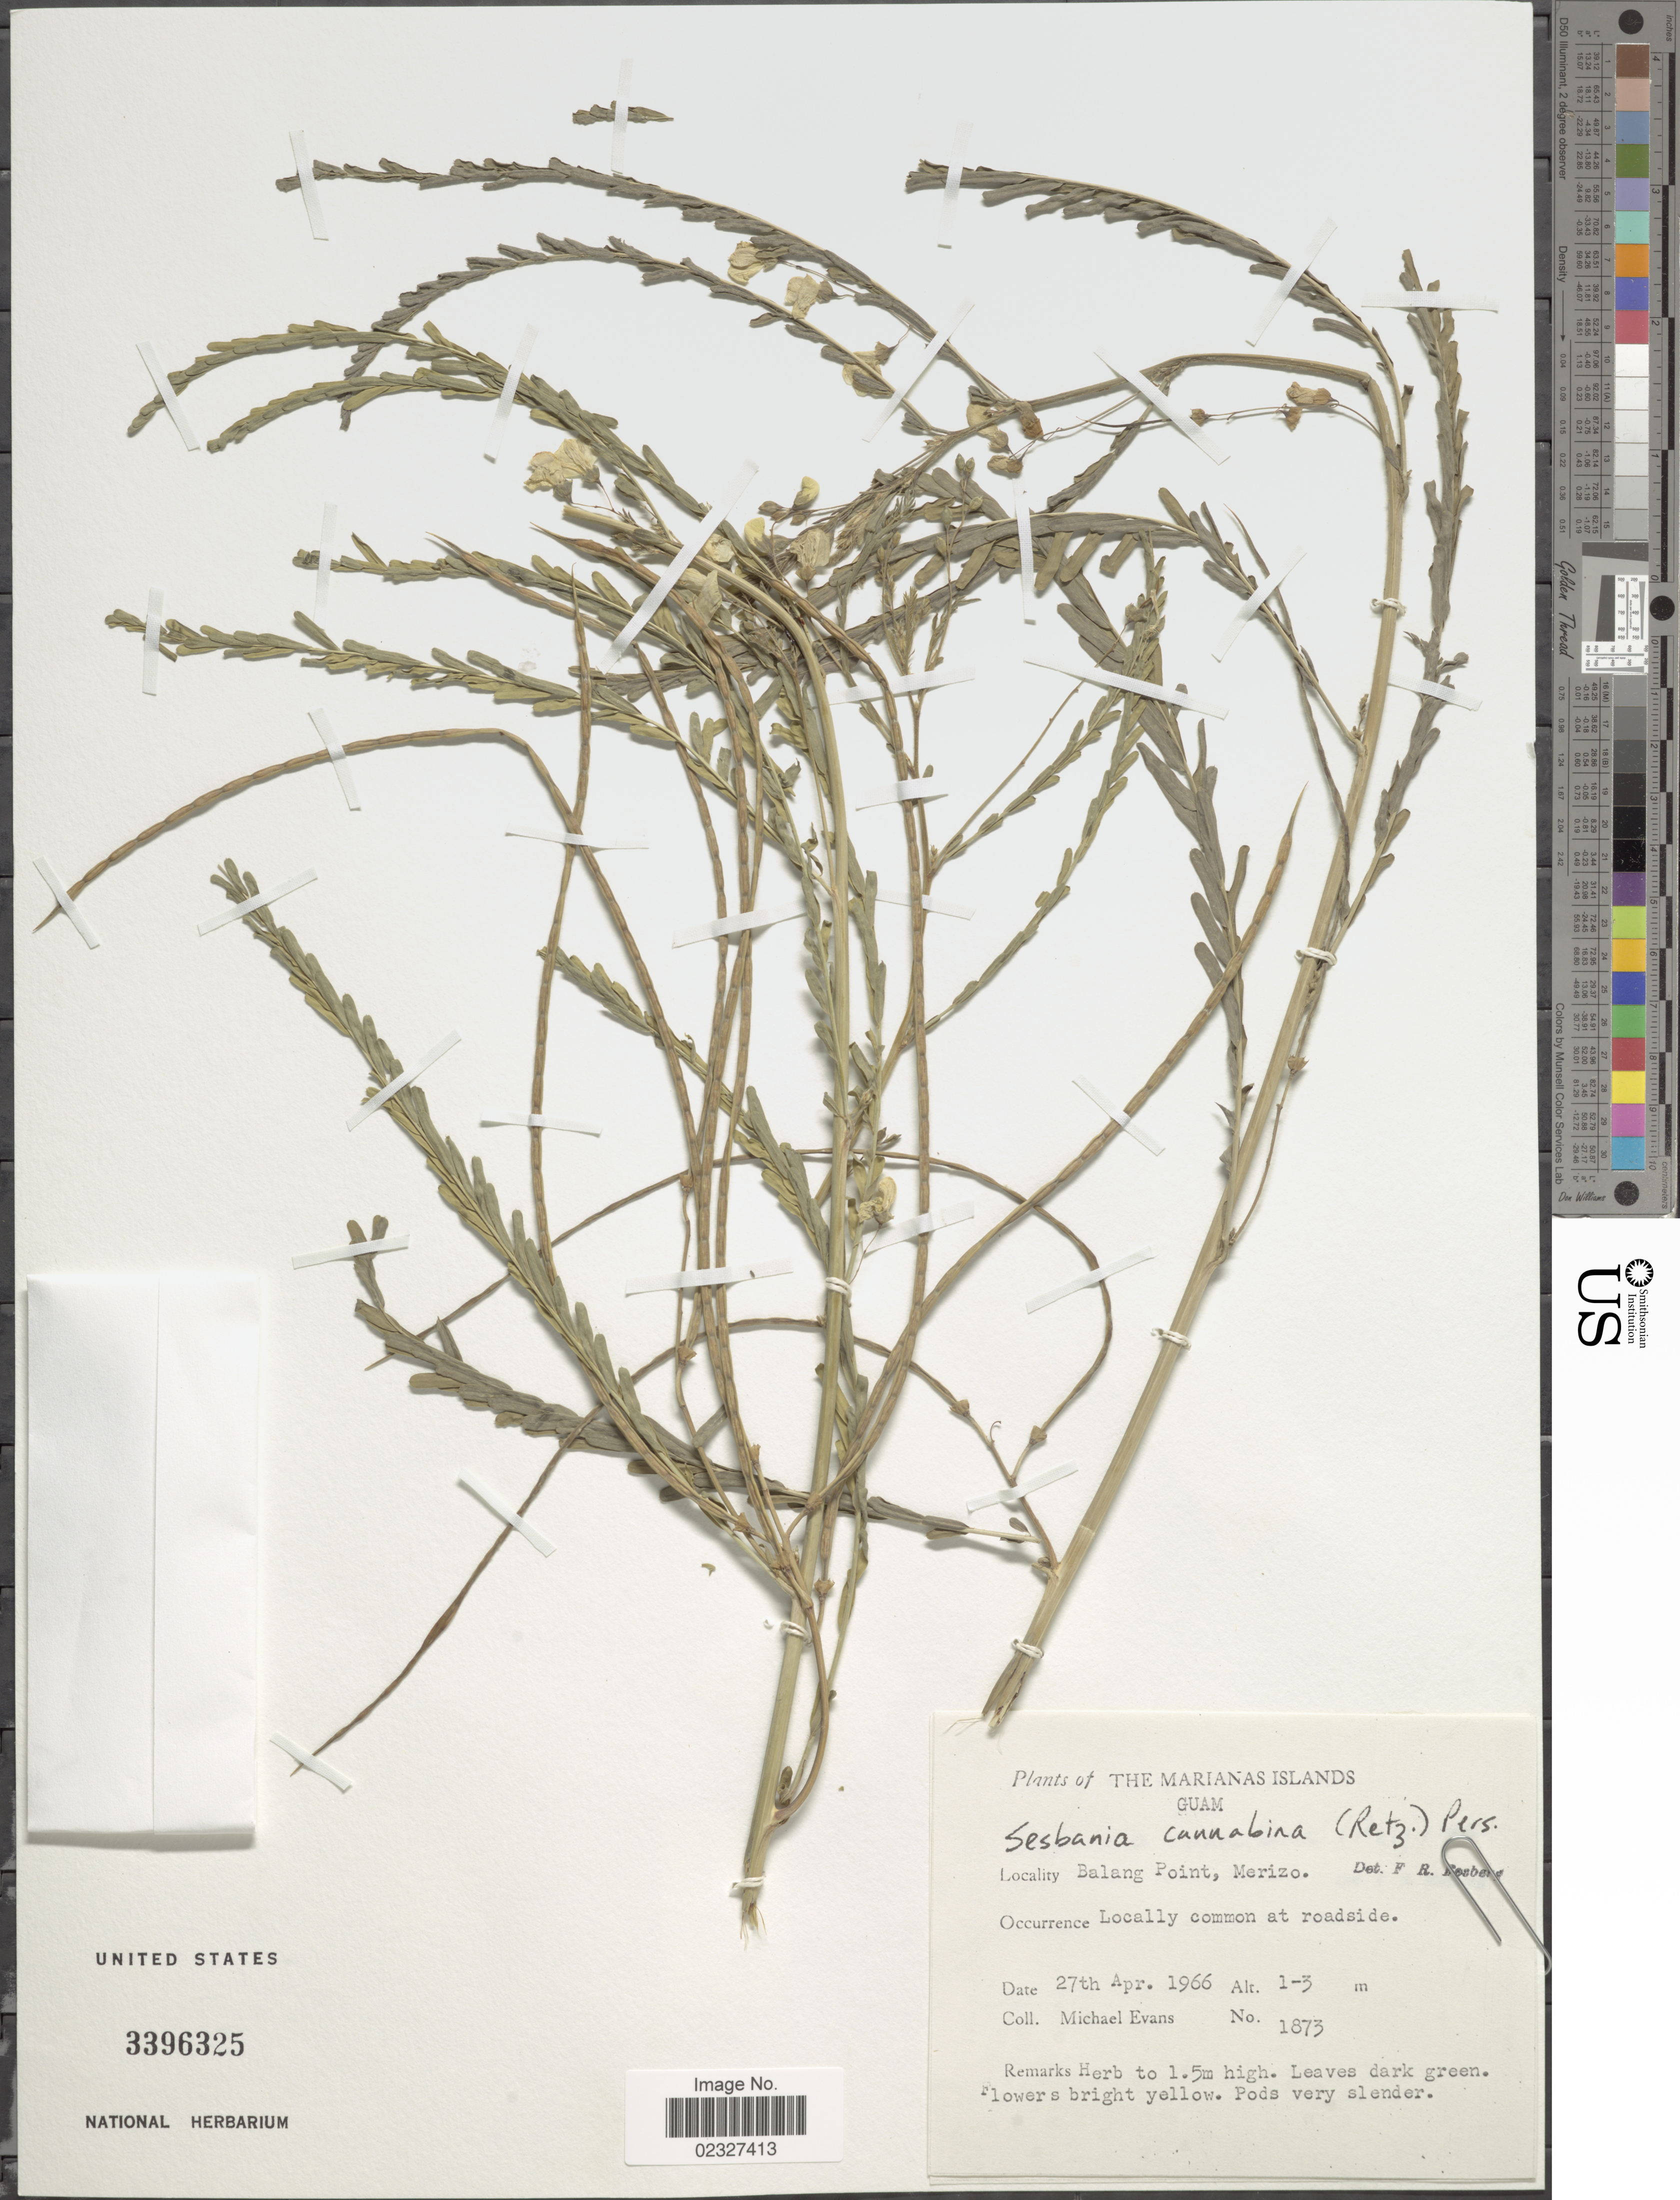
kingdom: Plantae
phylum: Tracheophyta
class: Magnoliopsida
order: Fabales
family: Fabaceae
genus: Sesbania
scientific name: Sesbania cannabina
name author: (Retz.) Poir.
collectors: M. Evans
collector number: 1873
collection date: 1966-04-27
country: Guam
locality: Marianas Islands, Balang Point, Merizo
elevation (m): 1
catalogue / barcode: US 3396325